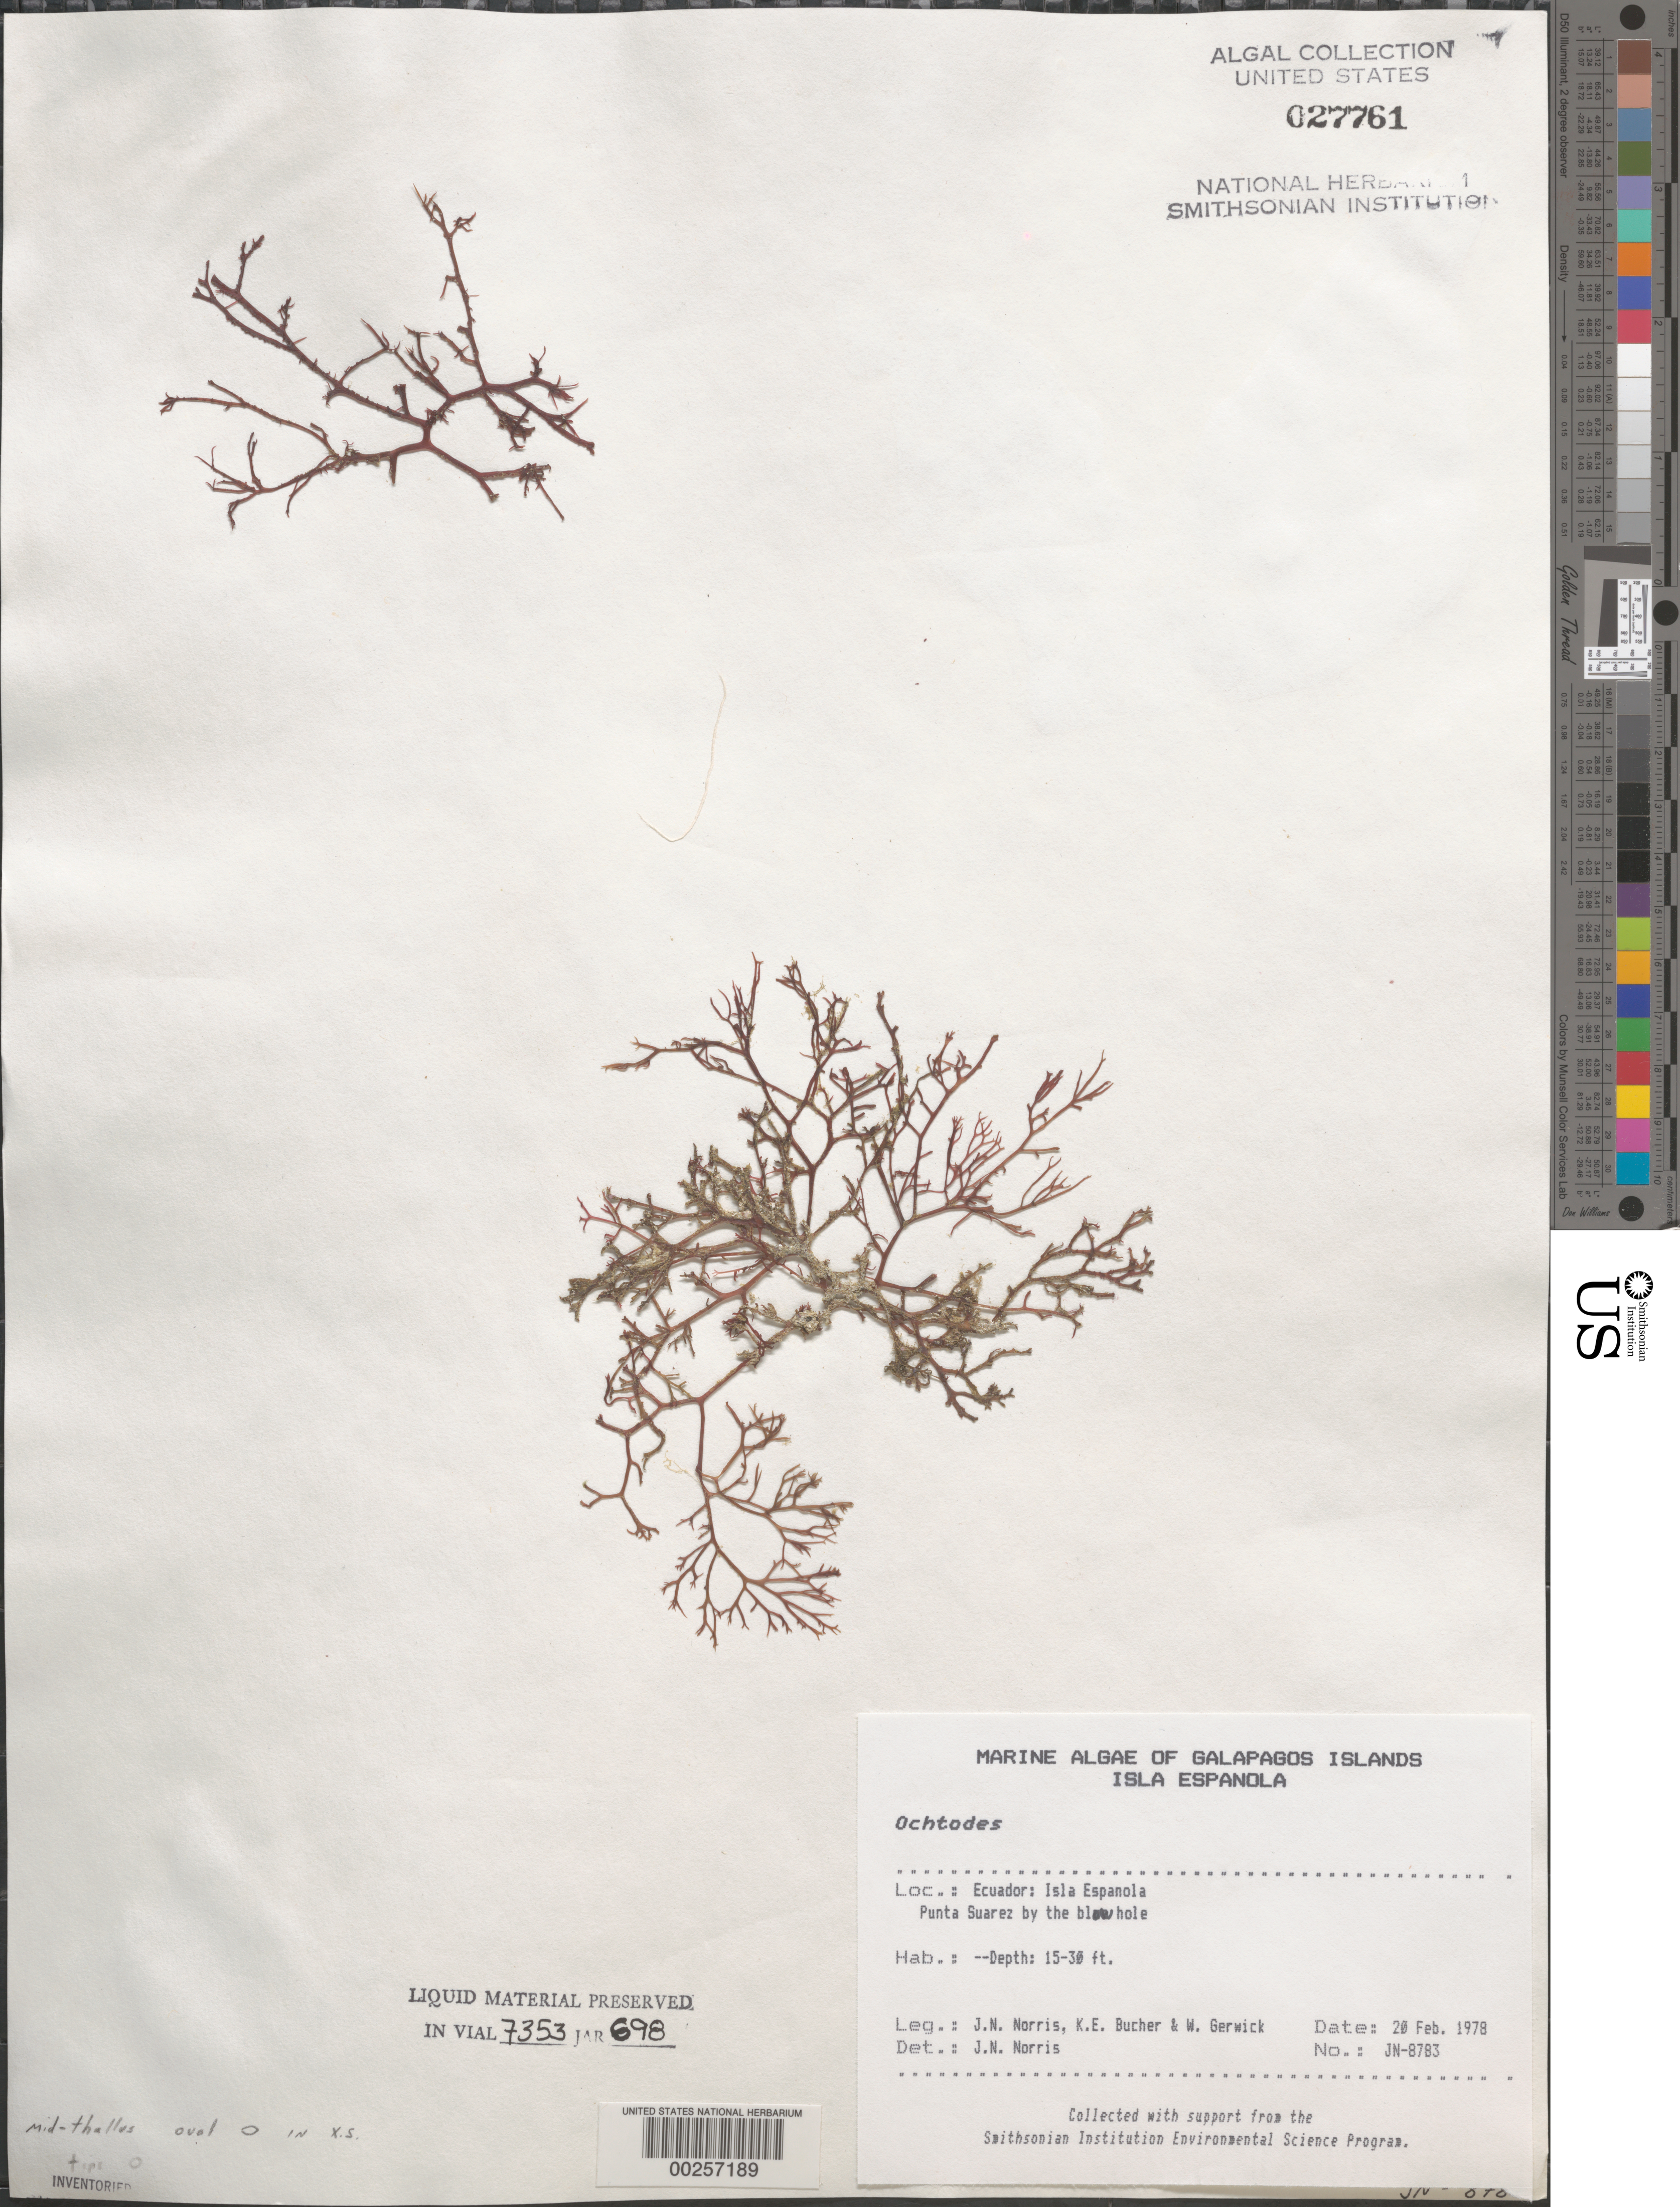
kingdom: Plantae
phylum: Rhodophyta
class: Florideophyceae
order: Gigartinales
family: Rhizophyllidaceae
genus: Ochtodes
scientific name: Ochtodes sp.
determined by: Norris, James N.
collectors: J. N. Norris, K. E. Bucher & W. Gerwick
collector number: JN-8783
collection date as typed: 20 Feb 1978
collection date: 1978-02-20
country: Ecuador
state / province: Colón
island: Española [Hood]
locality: Punta Suarez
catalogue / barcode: US 27761